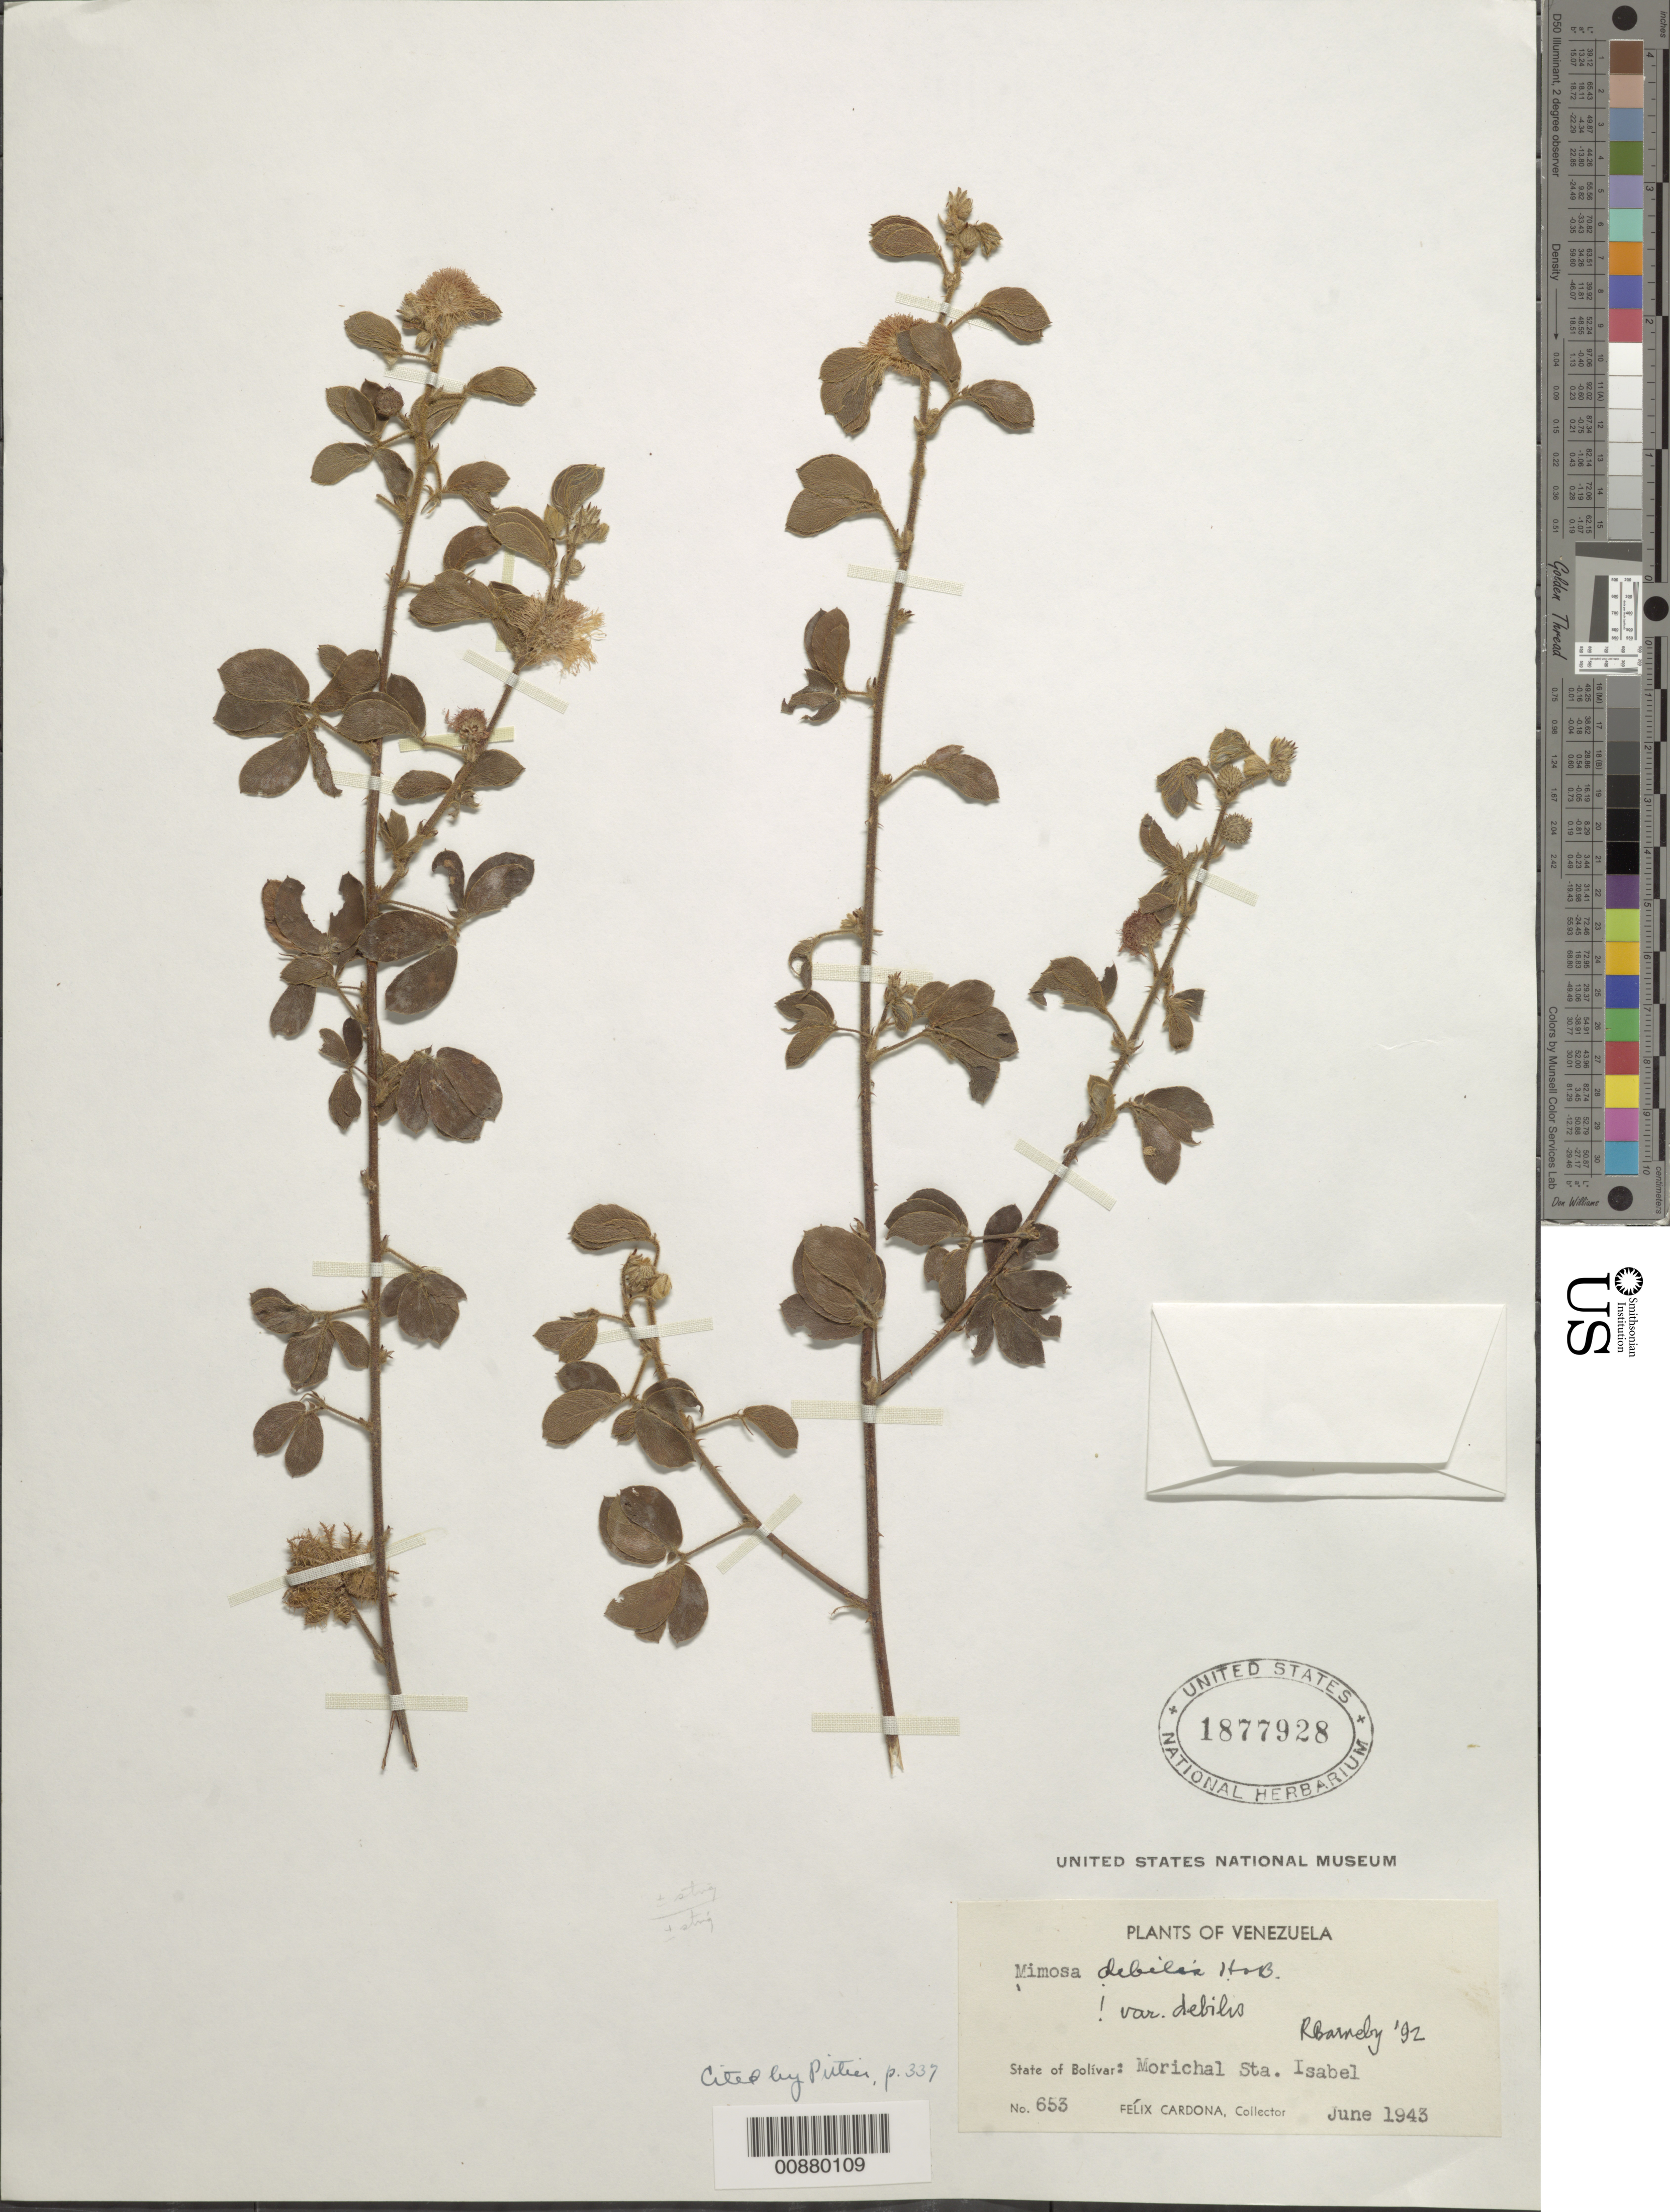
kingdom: Plantae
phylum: Tracheophyta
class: Magnoliopsida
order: Fabales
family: Fabaceae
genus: Mimosa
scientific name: Mimosa debilis var. debilis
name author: Humb. & Bonpl. ex Willd.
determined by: Barneby, Rupert C., (NY)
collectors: F. Cardona Puig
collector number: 653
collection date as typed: Jun-43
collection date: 1943-06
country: Venezuela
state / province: Bolívar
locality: Morichal Santa Isabel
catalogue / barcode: US 1877928